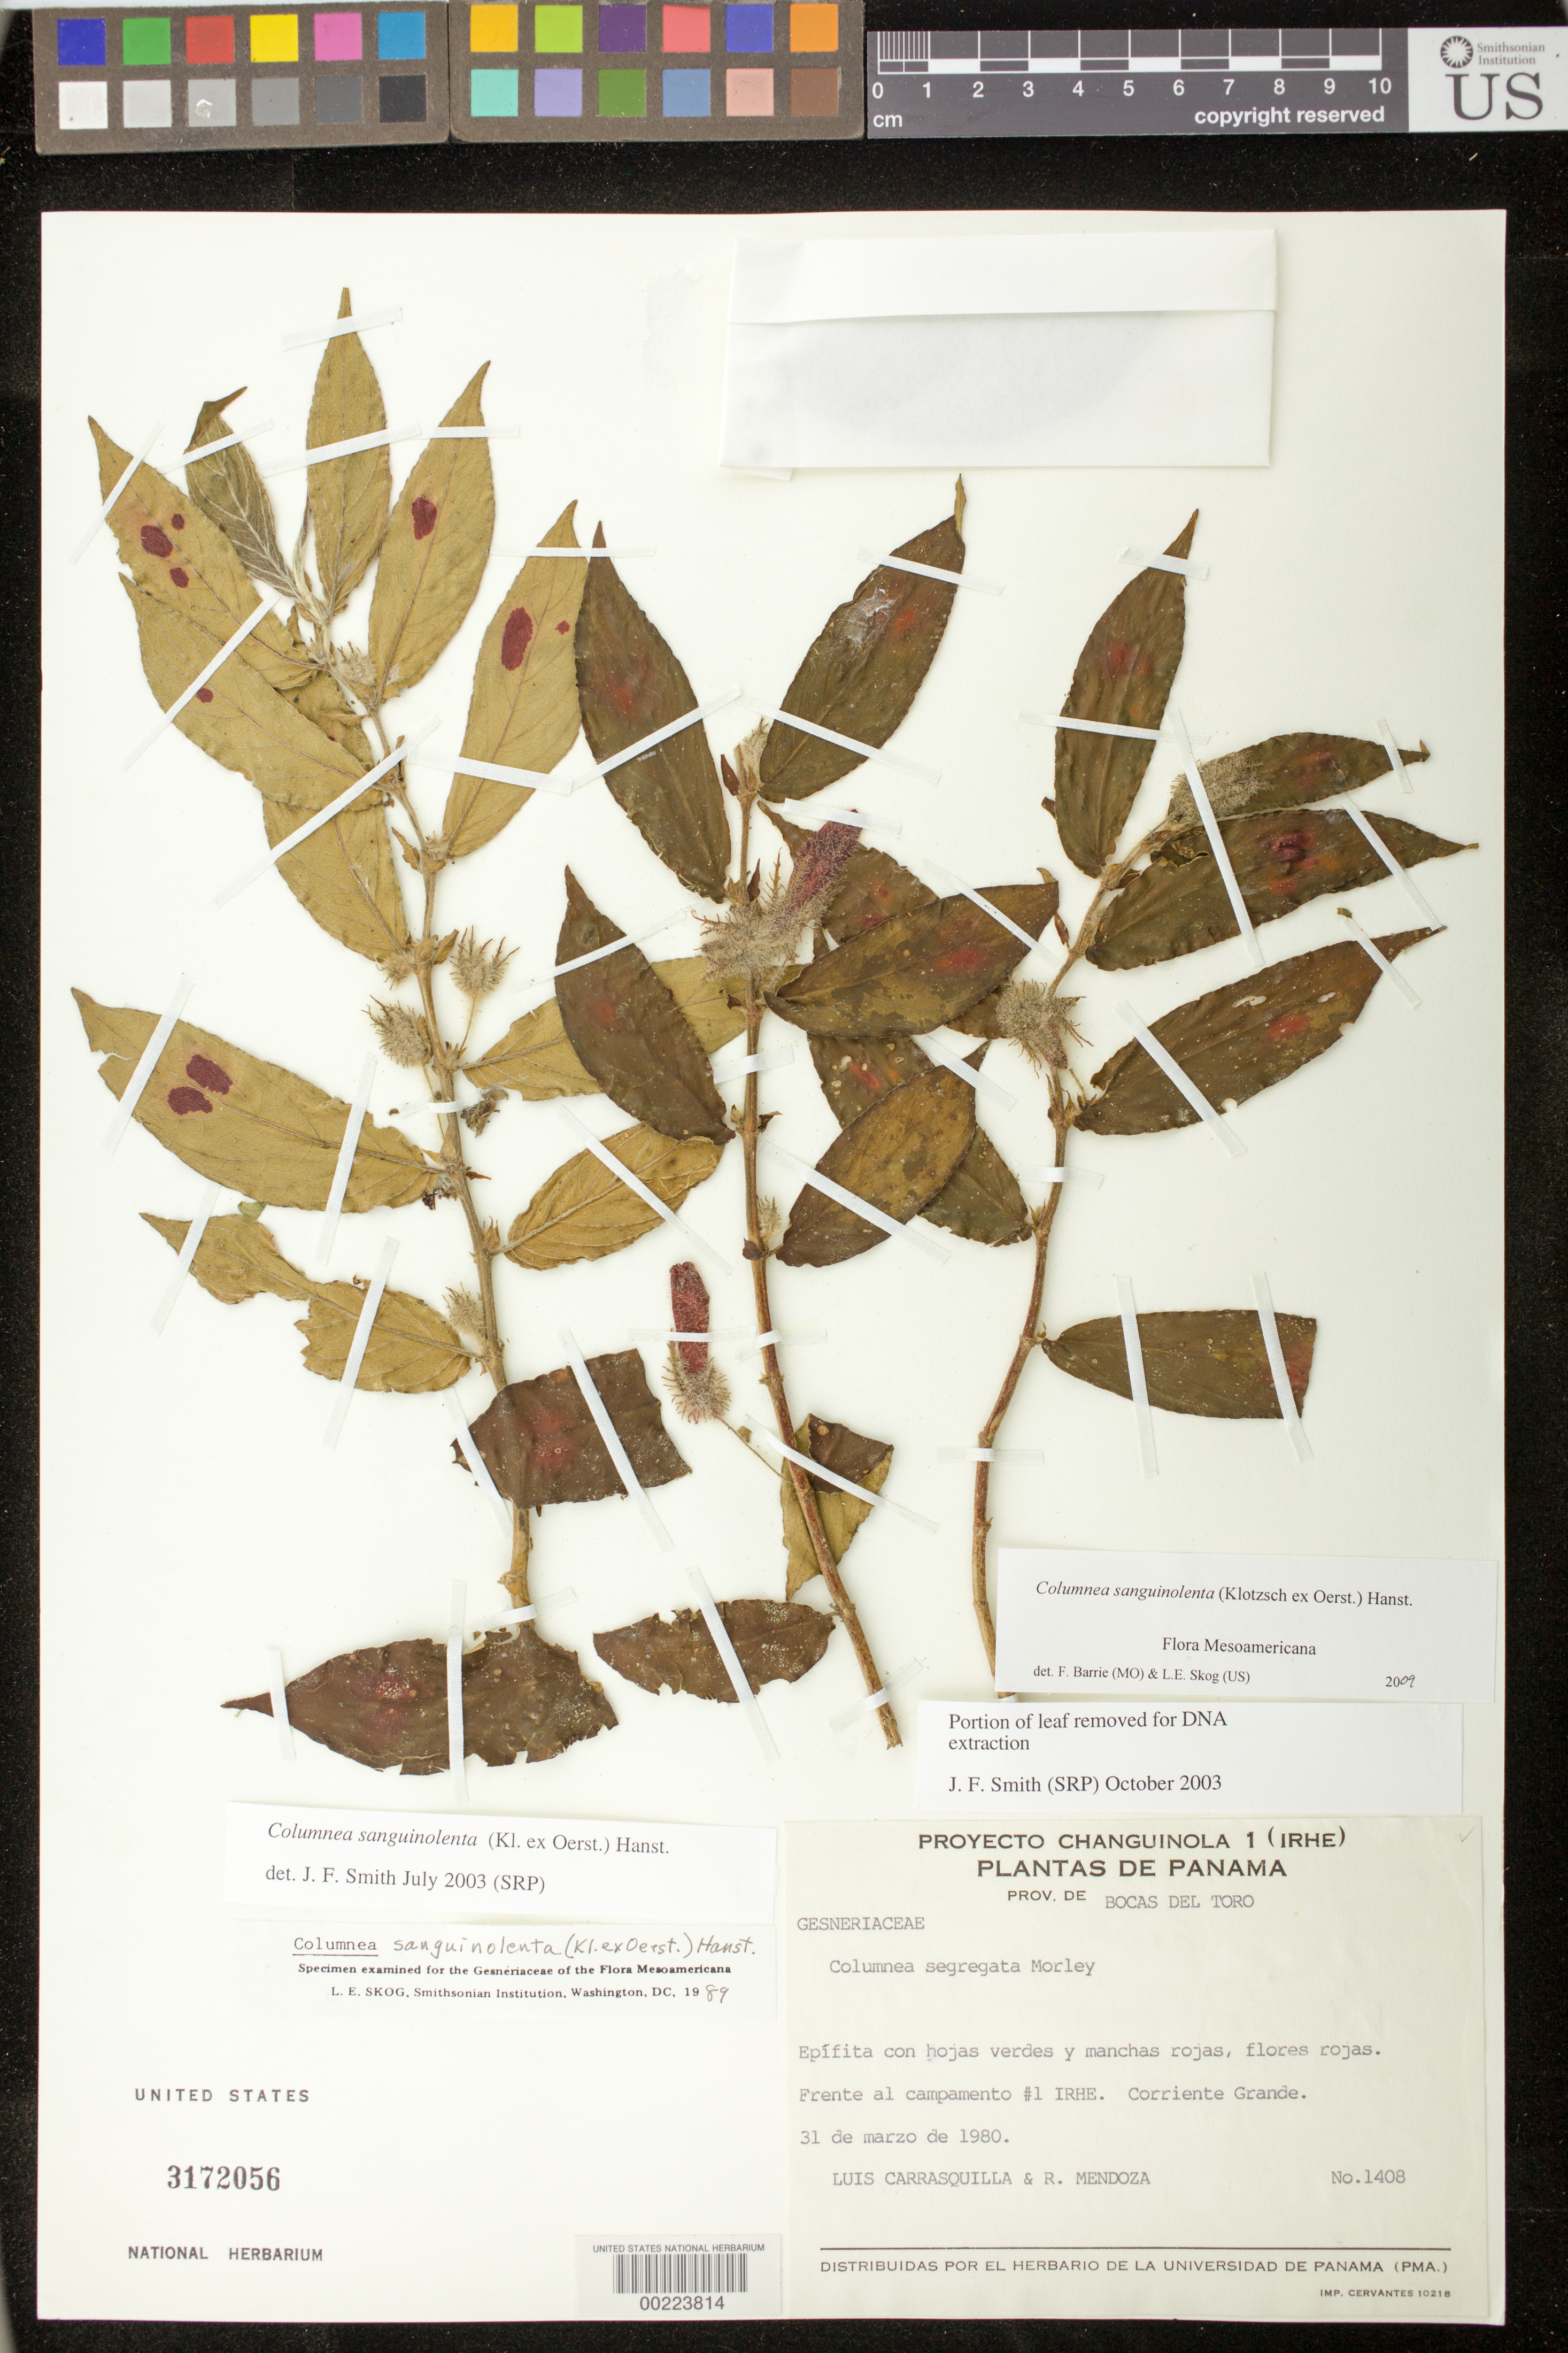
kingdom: Plantae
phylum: Tracheophyta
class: Magnoliopsida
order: Lamiales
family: Gesneriaceae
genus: Columnea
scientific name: Columnea sanguinolenta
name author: (Klotzsch ex Oerst.) Hanst.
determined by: Skog, Laurence E.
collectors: L. Carrasquilla & R. Mendoza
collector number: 1408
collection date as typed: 31 Mar 1980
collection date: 1980-03-31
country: Panama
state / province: Bocas del Toro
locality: Opposite IRHE # 1 encampment, corriente grande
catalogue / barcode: US 3172056